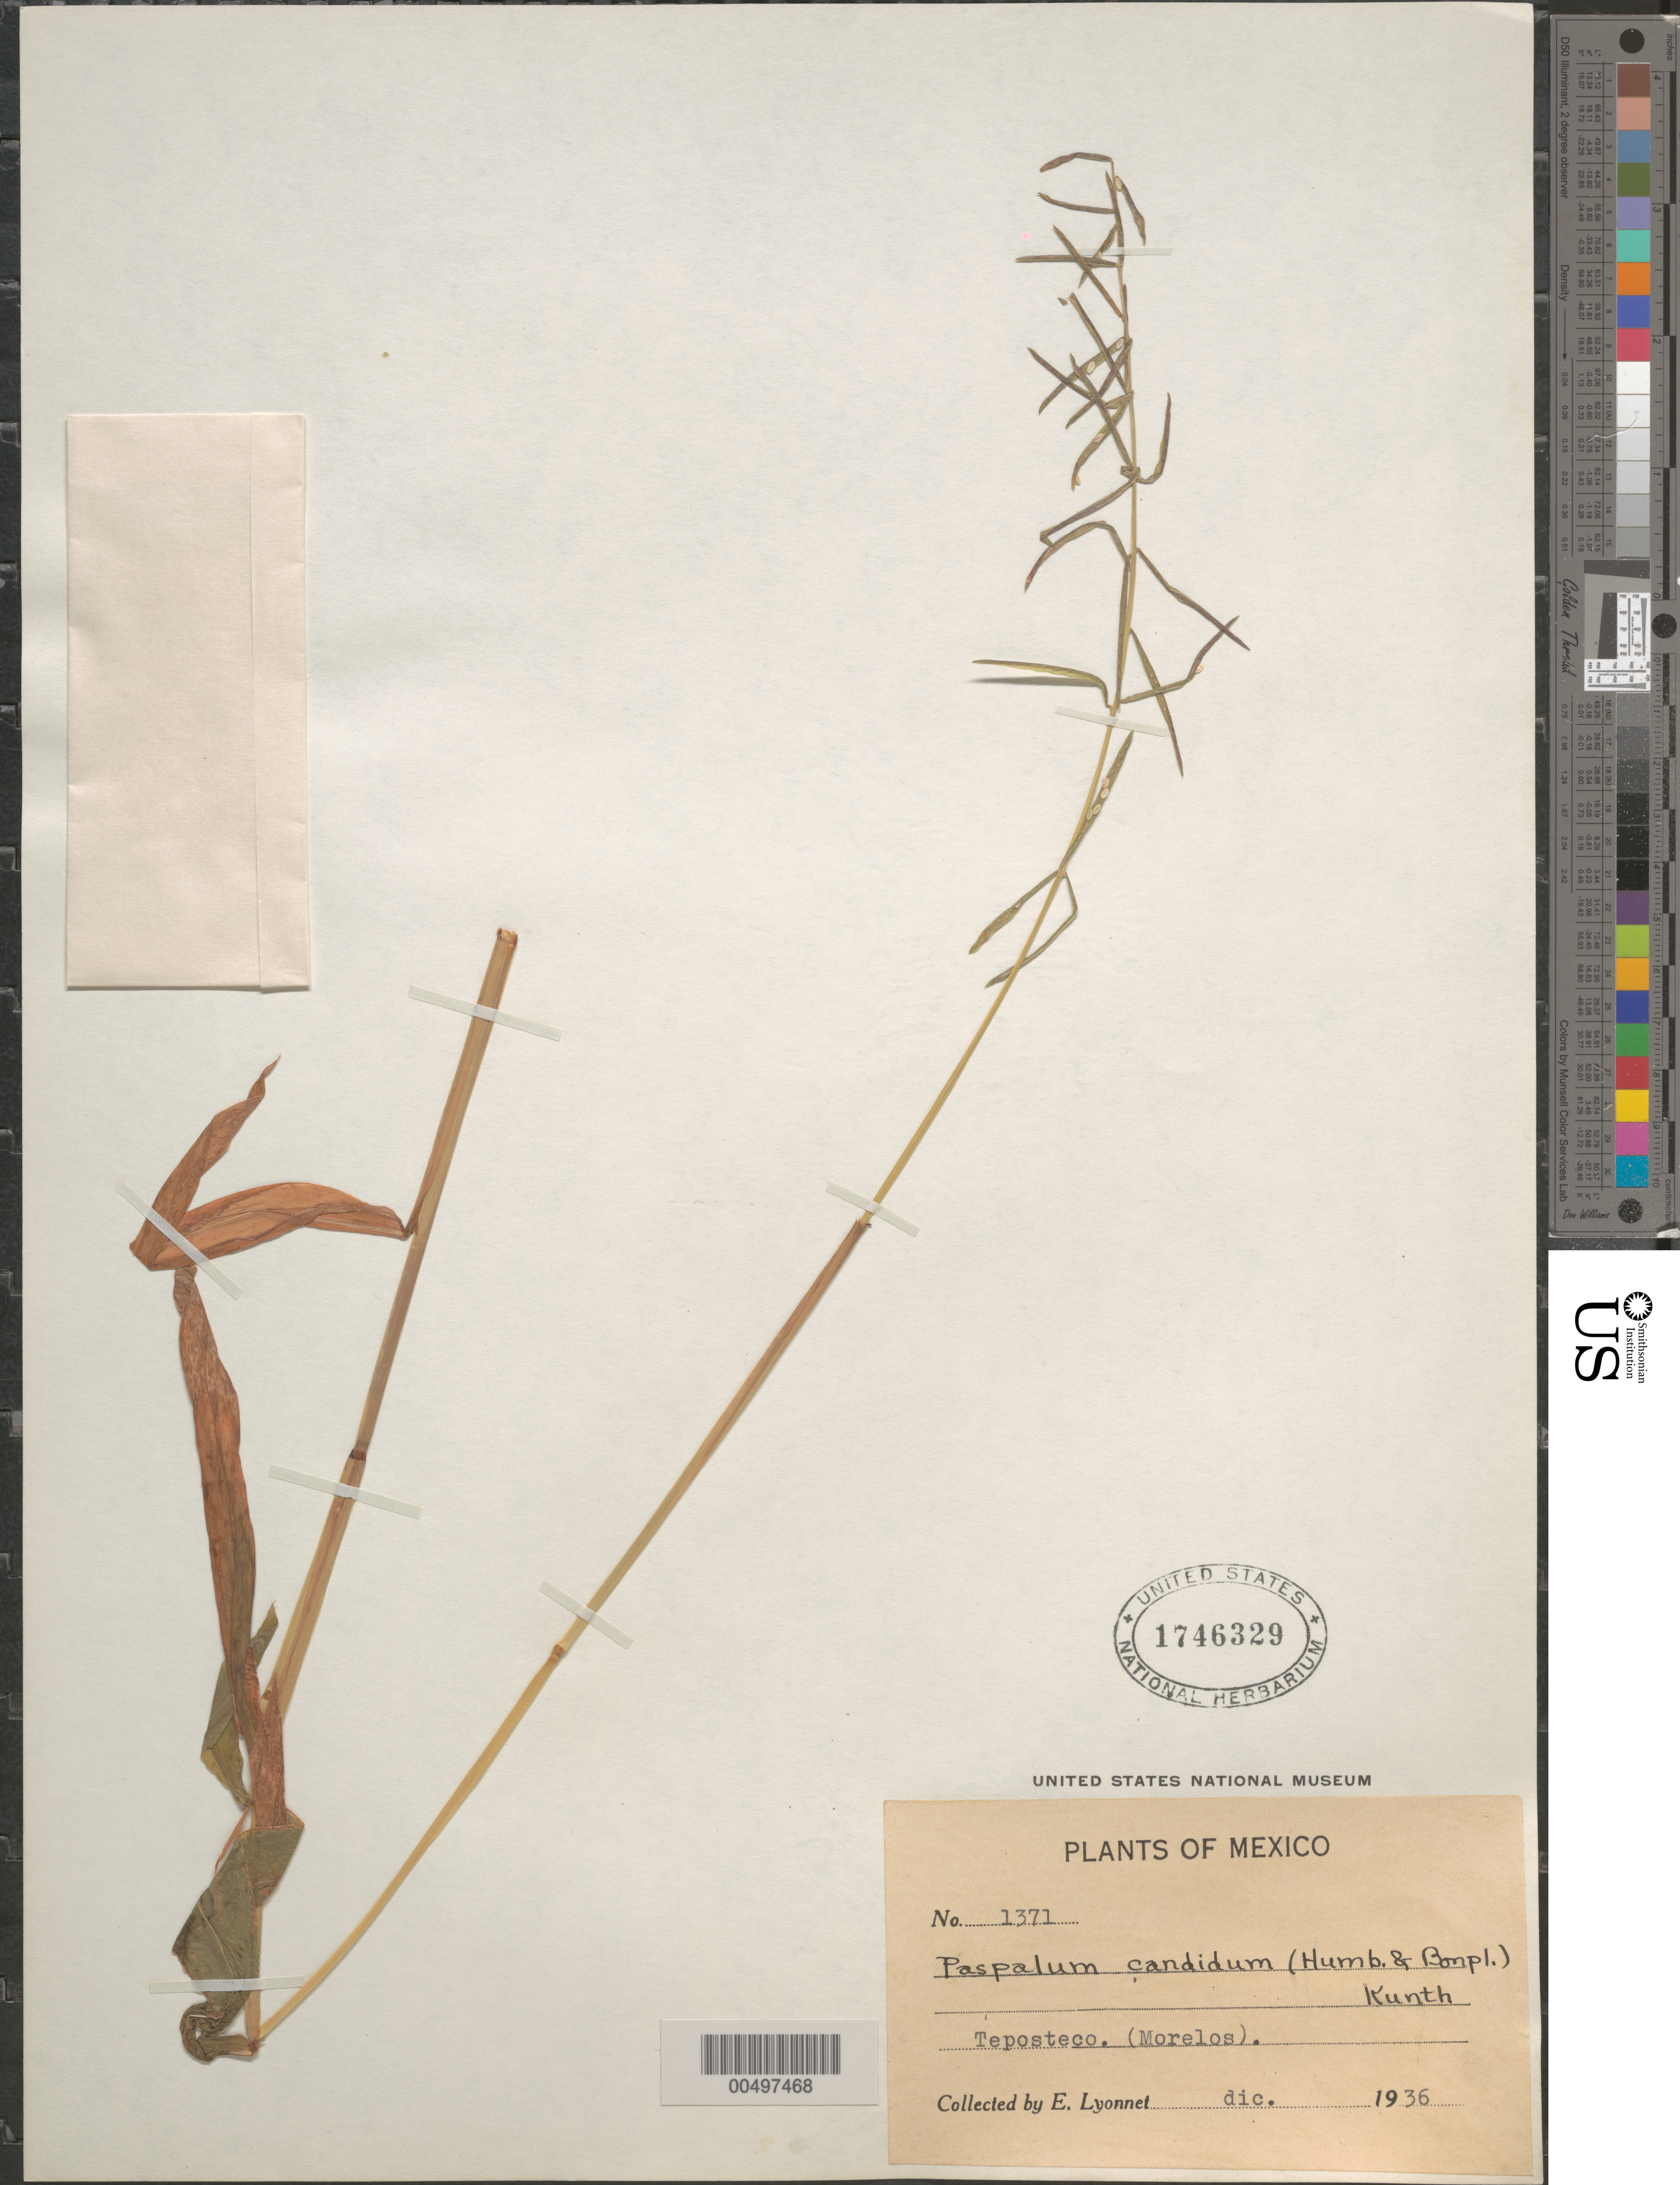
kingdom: Plantae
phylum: Tracheophyta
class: Liliopsida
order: Poales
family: Poaceae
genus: Paspalum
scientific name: Paspalum candidum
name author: (Humb. & Bonpl. ex Fleugge) Kunth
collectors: Bro. E. Lyonnet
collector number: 1371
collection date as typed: Dec 1936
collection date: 1936-12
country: Mexico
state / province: Morelos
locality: Teposteco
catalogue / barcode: US 1746329